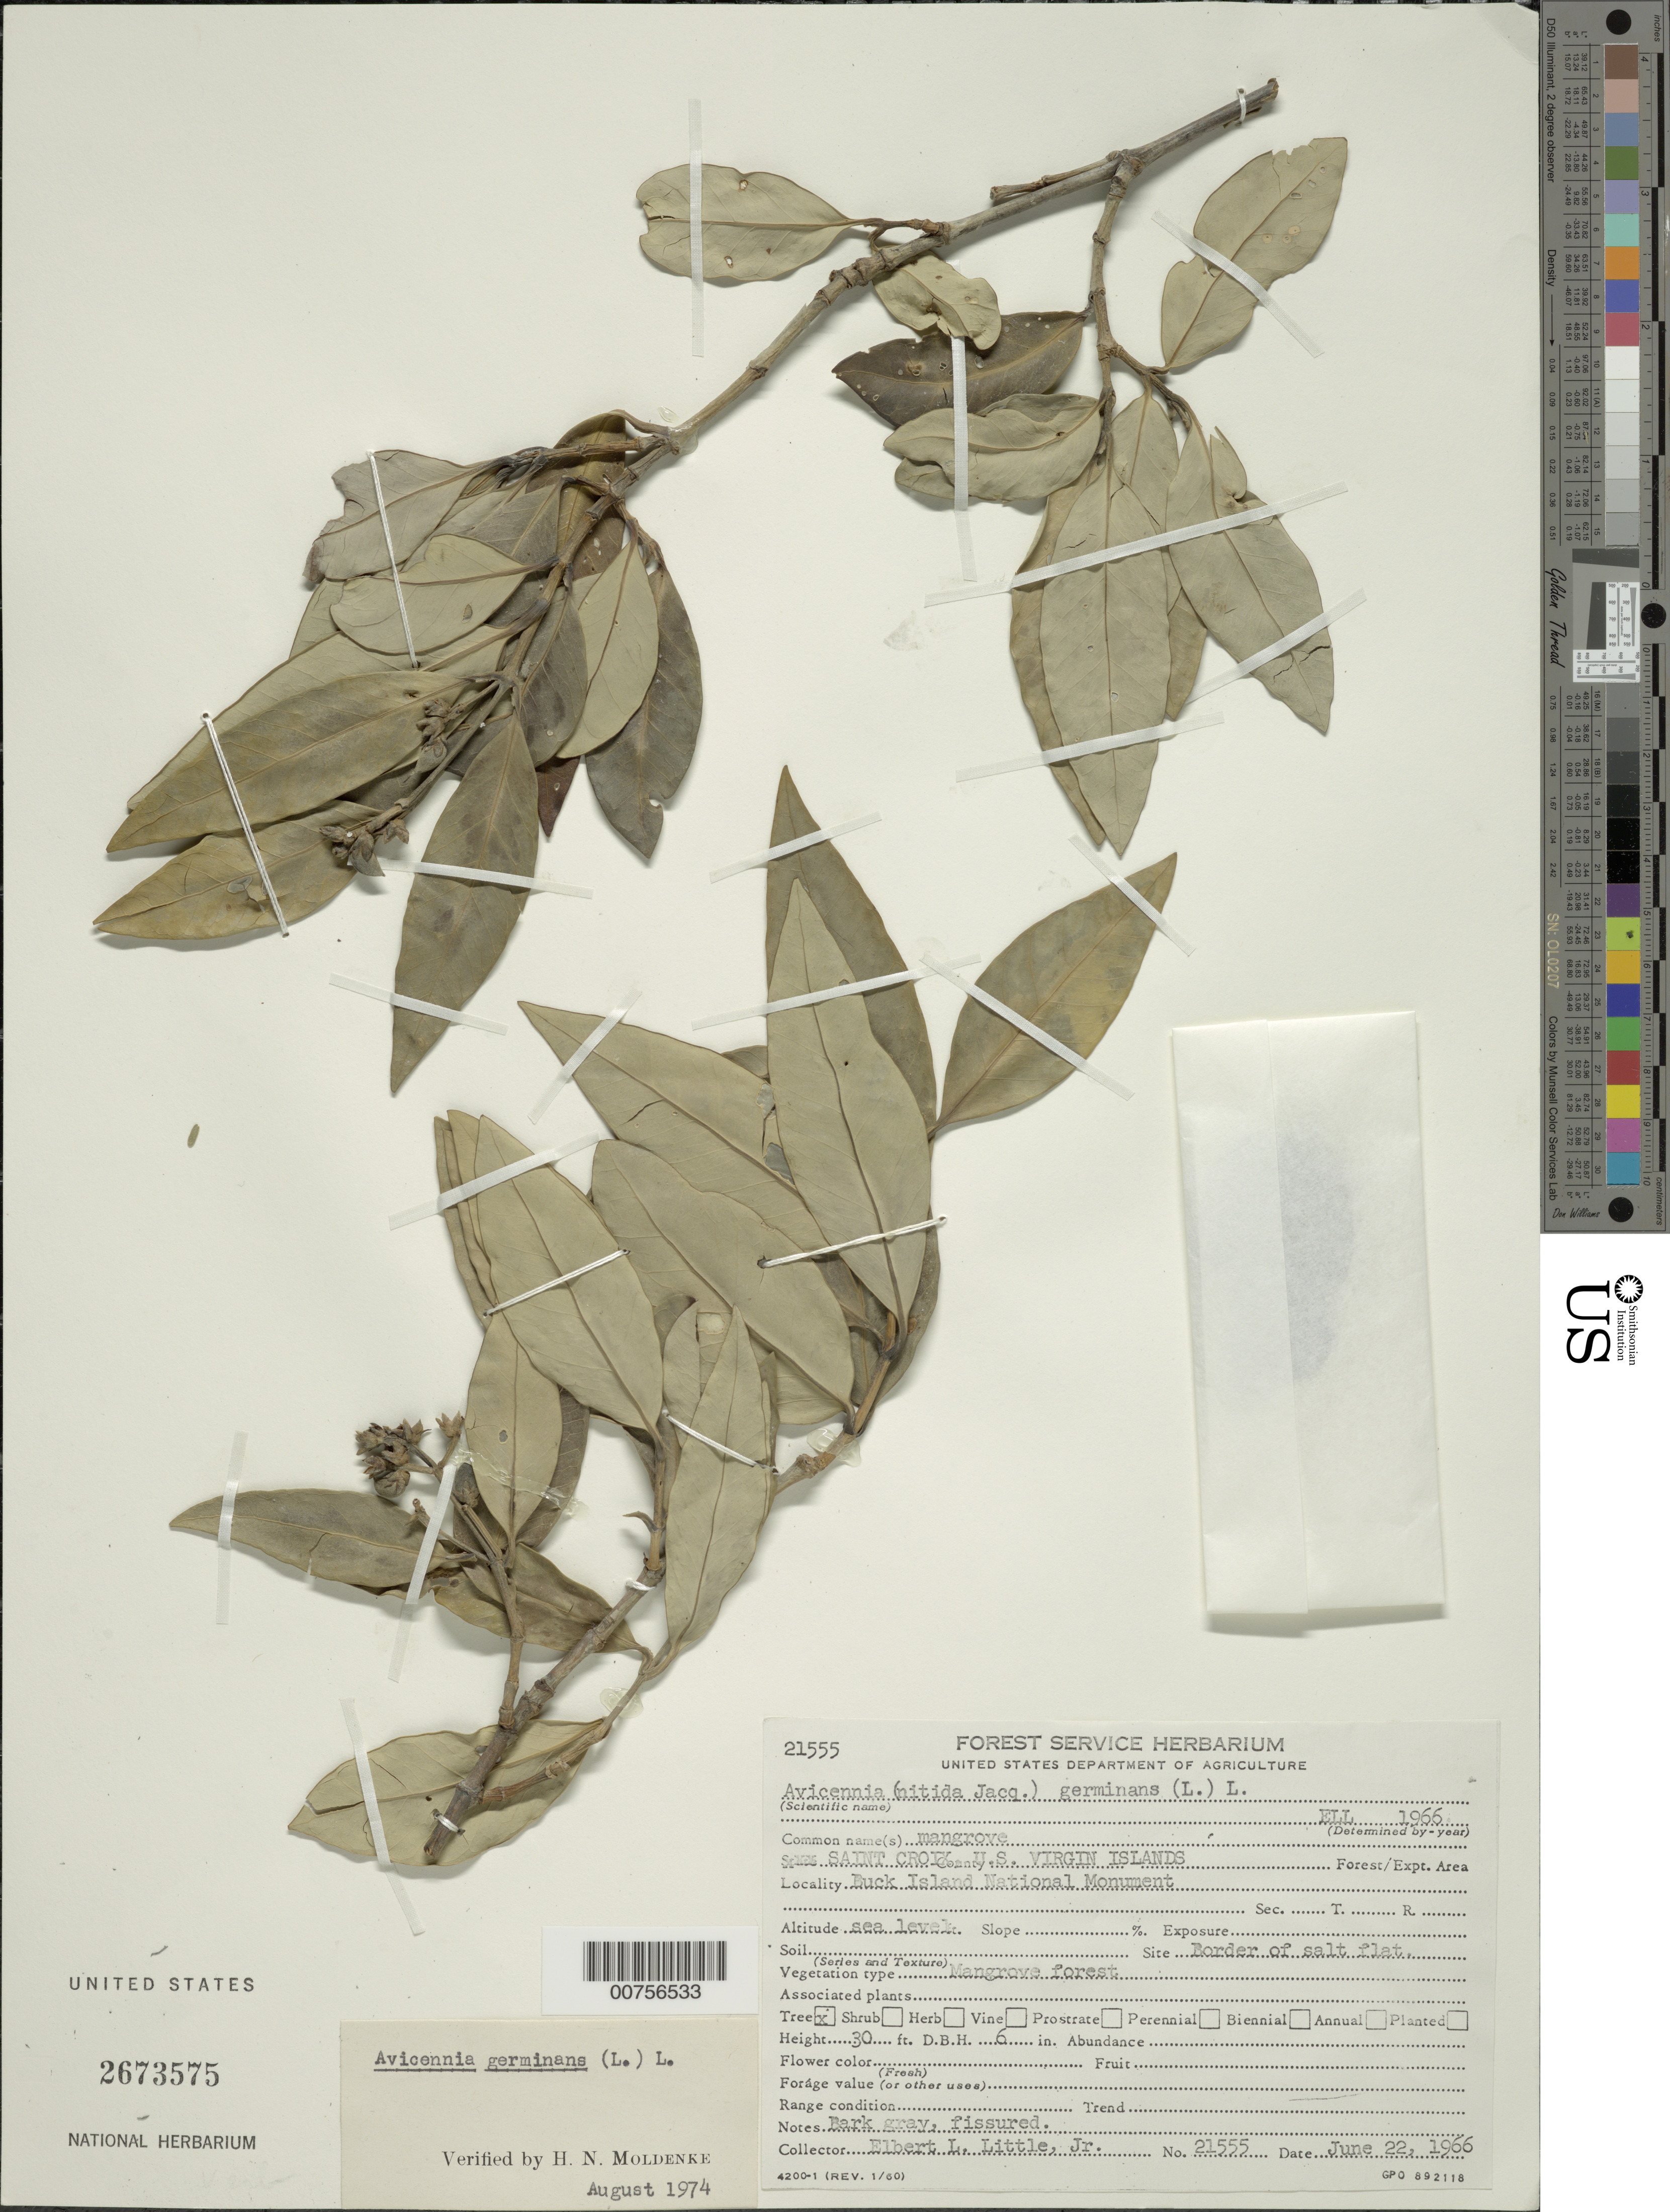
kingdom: Plantae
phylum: Tracheophyta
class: Magnoliopsida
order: Lamiales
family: Acanthaceae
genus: Avicennia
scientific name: Avicennia germinans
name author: (L.) L.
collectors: E. L. Little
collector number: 21555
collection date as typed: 22 Jun 1966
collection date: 1966-06-22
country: U.S. Virgin Islands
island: St. Croix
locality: St. Croix; Buck Island National Monument; border of salt flat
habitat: Mangrove forest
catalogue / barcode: US 2673575